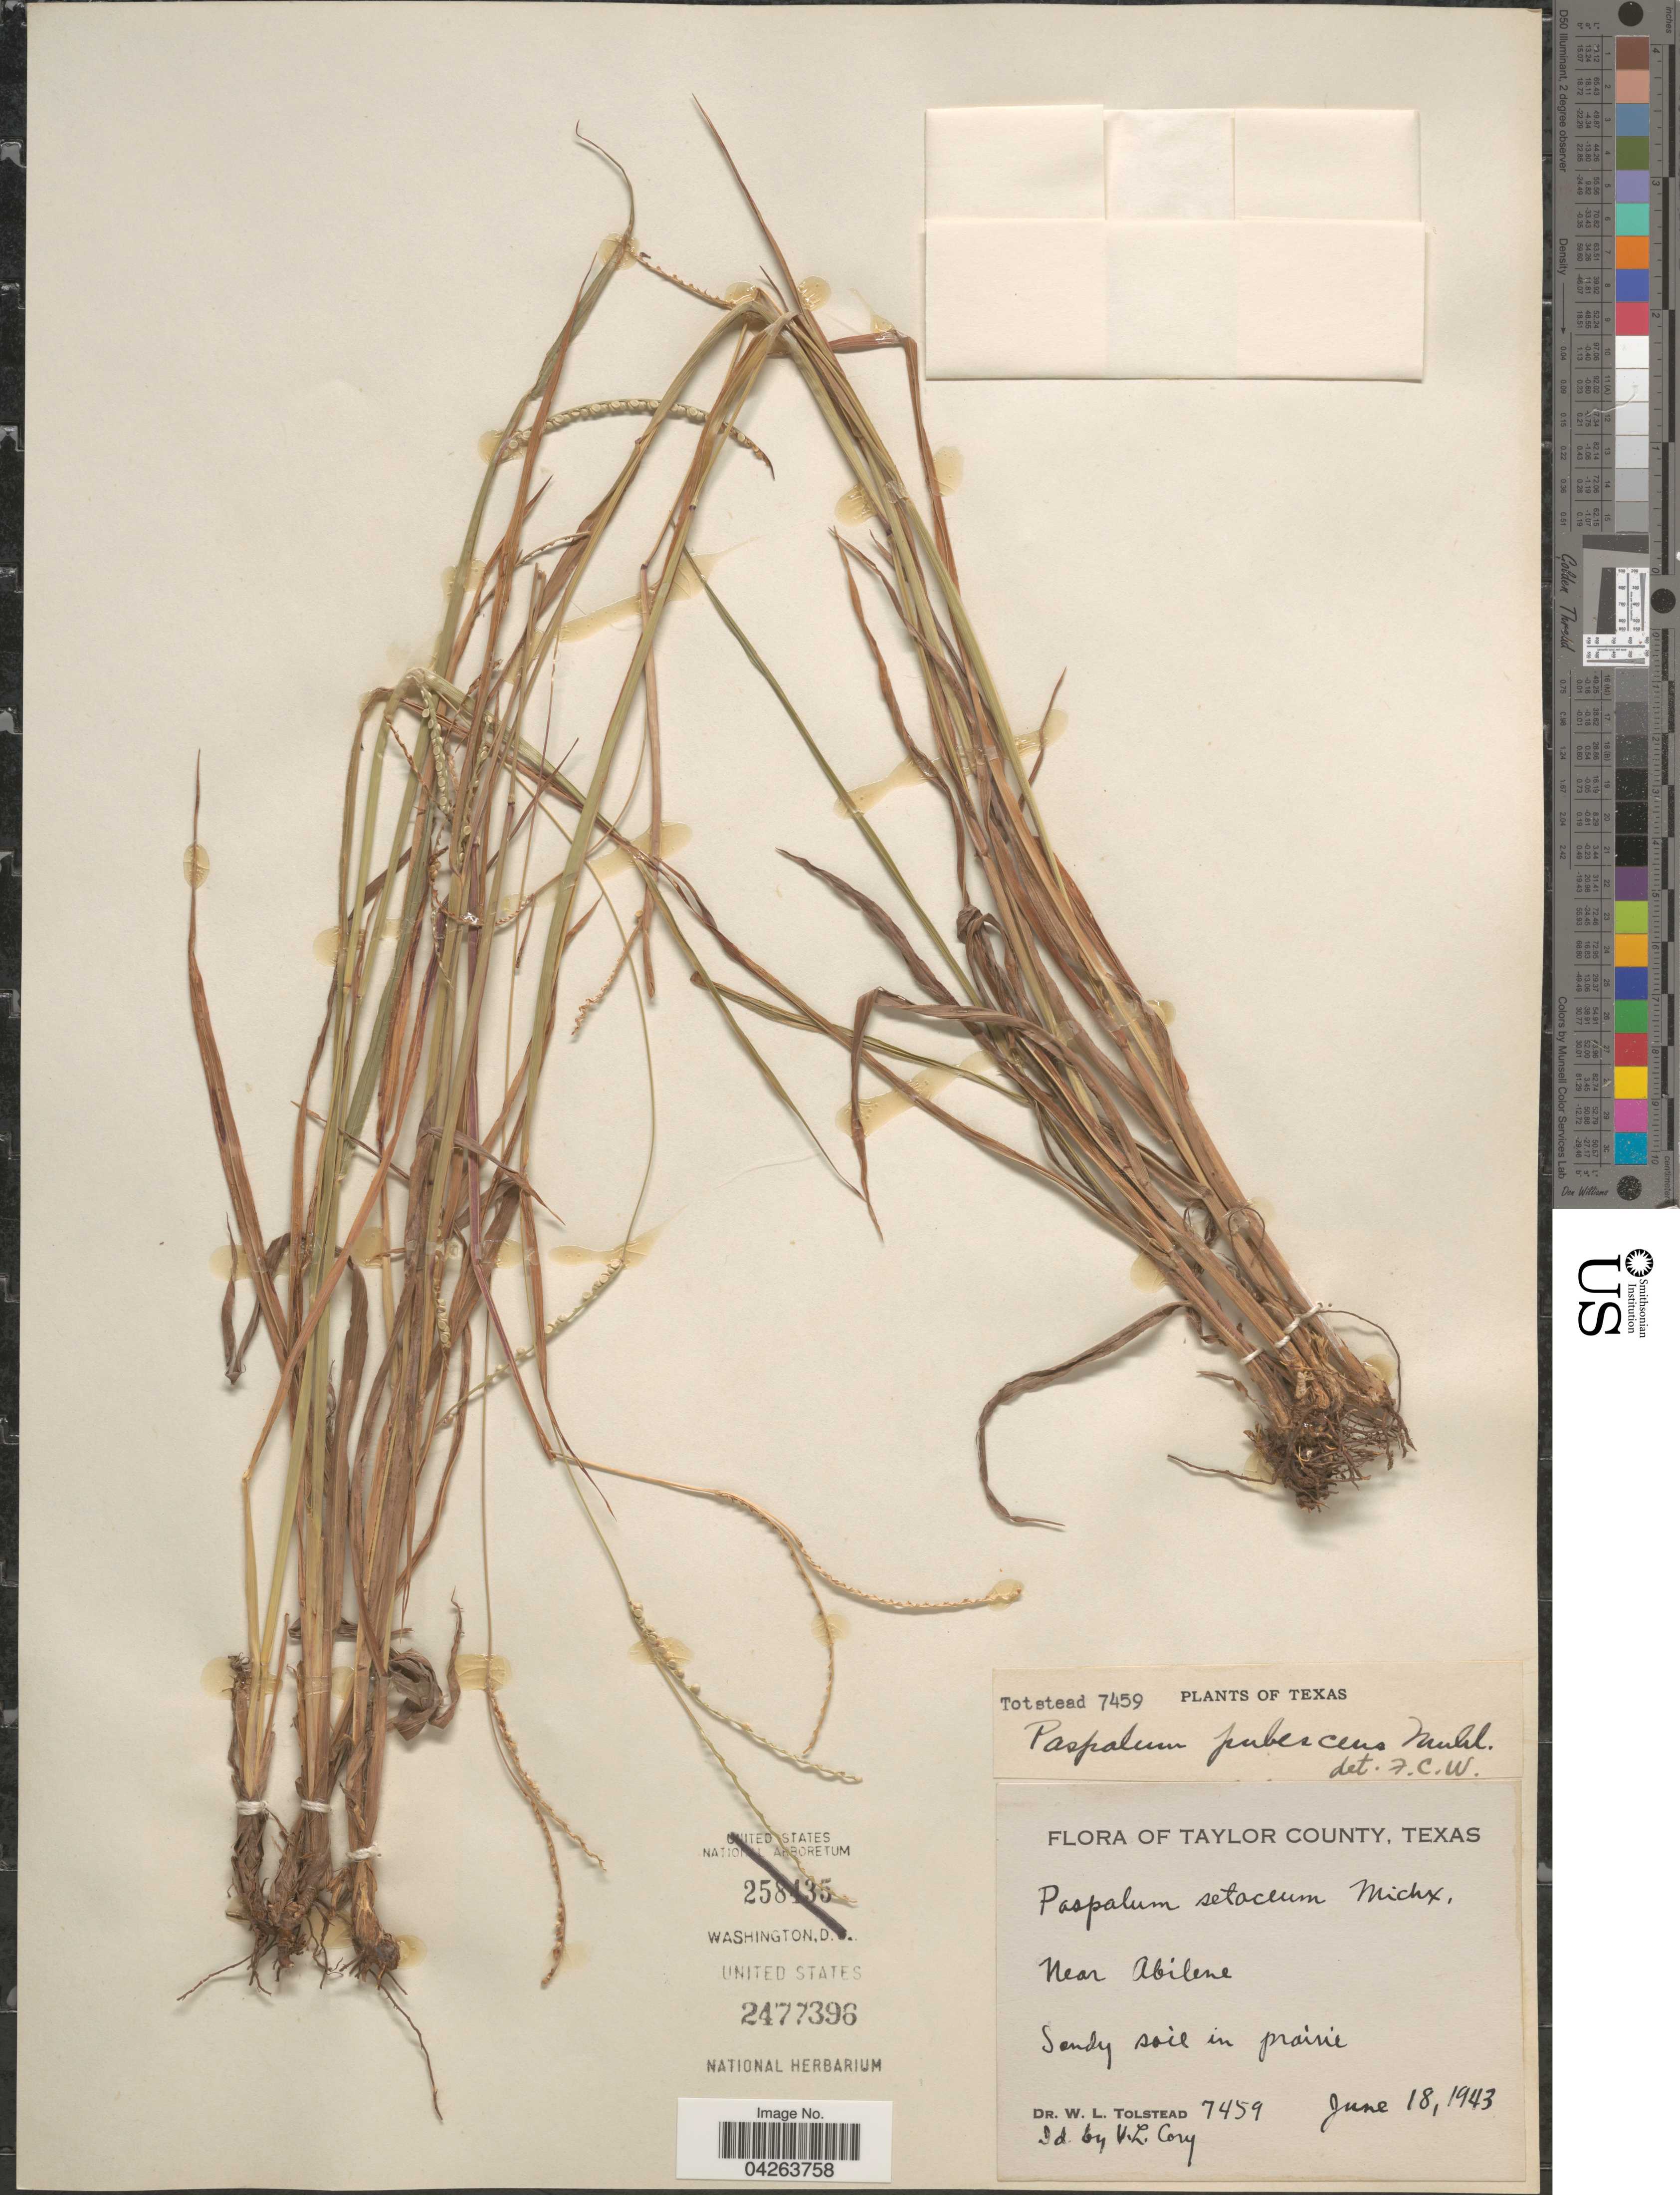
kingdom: Plantae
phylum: Tracheophyta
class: Liliopsida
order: Poales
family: Poaceae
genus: Paspalum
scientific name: Paspalum setaceum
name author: Michx.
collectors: W. Tolstead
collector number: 7459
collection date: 1943-06-18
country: United States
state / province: Texas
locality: Taylor County. Near Abilene.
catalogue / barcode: US 2477396